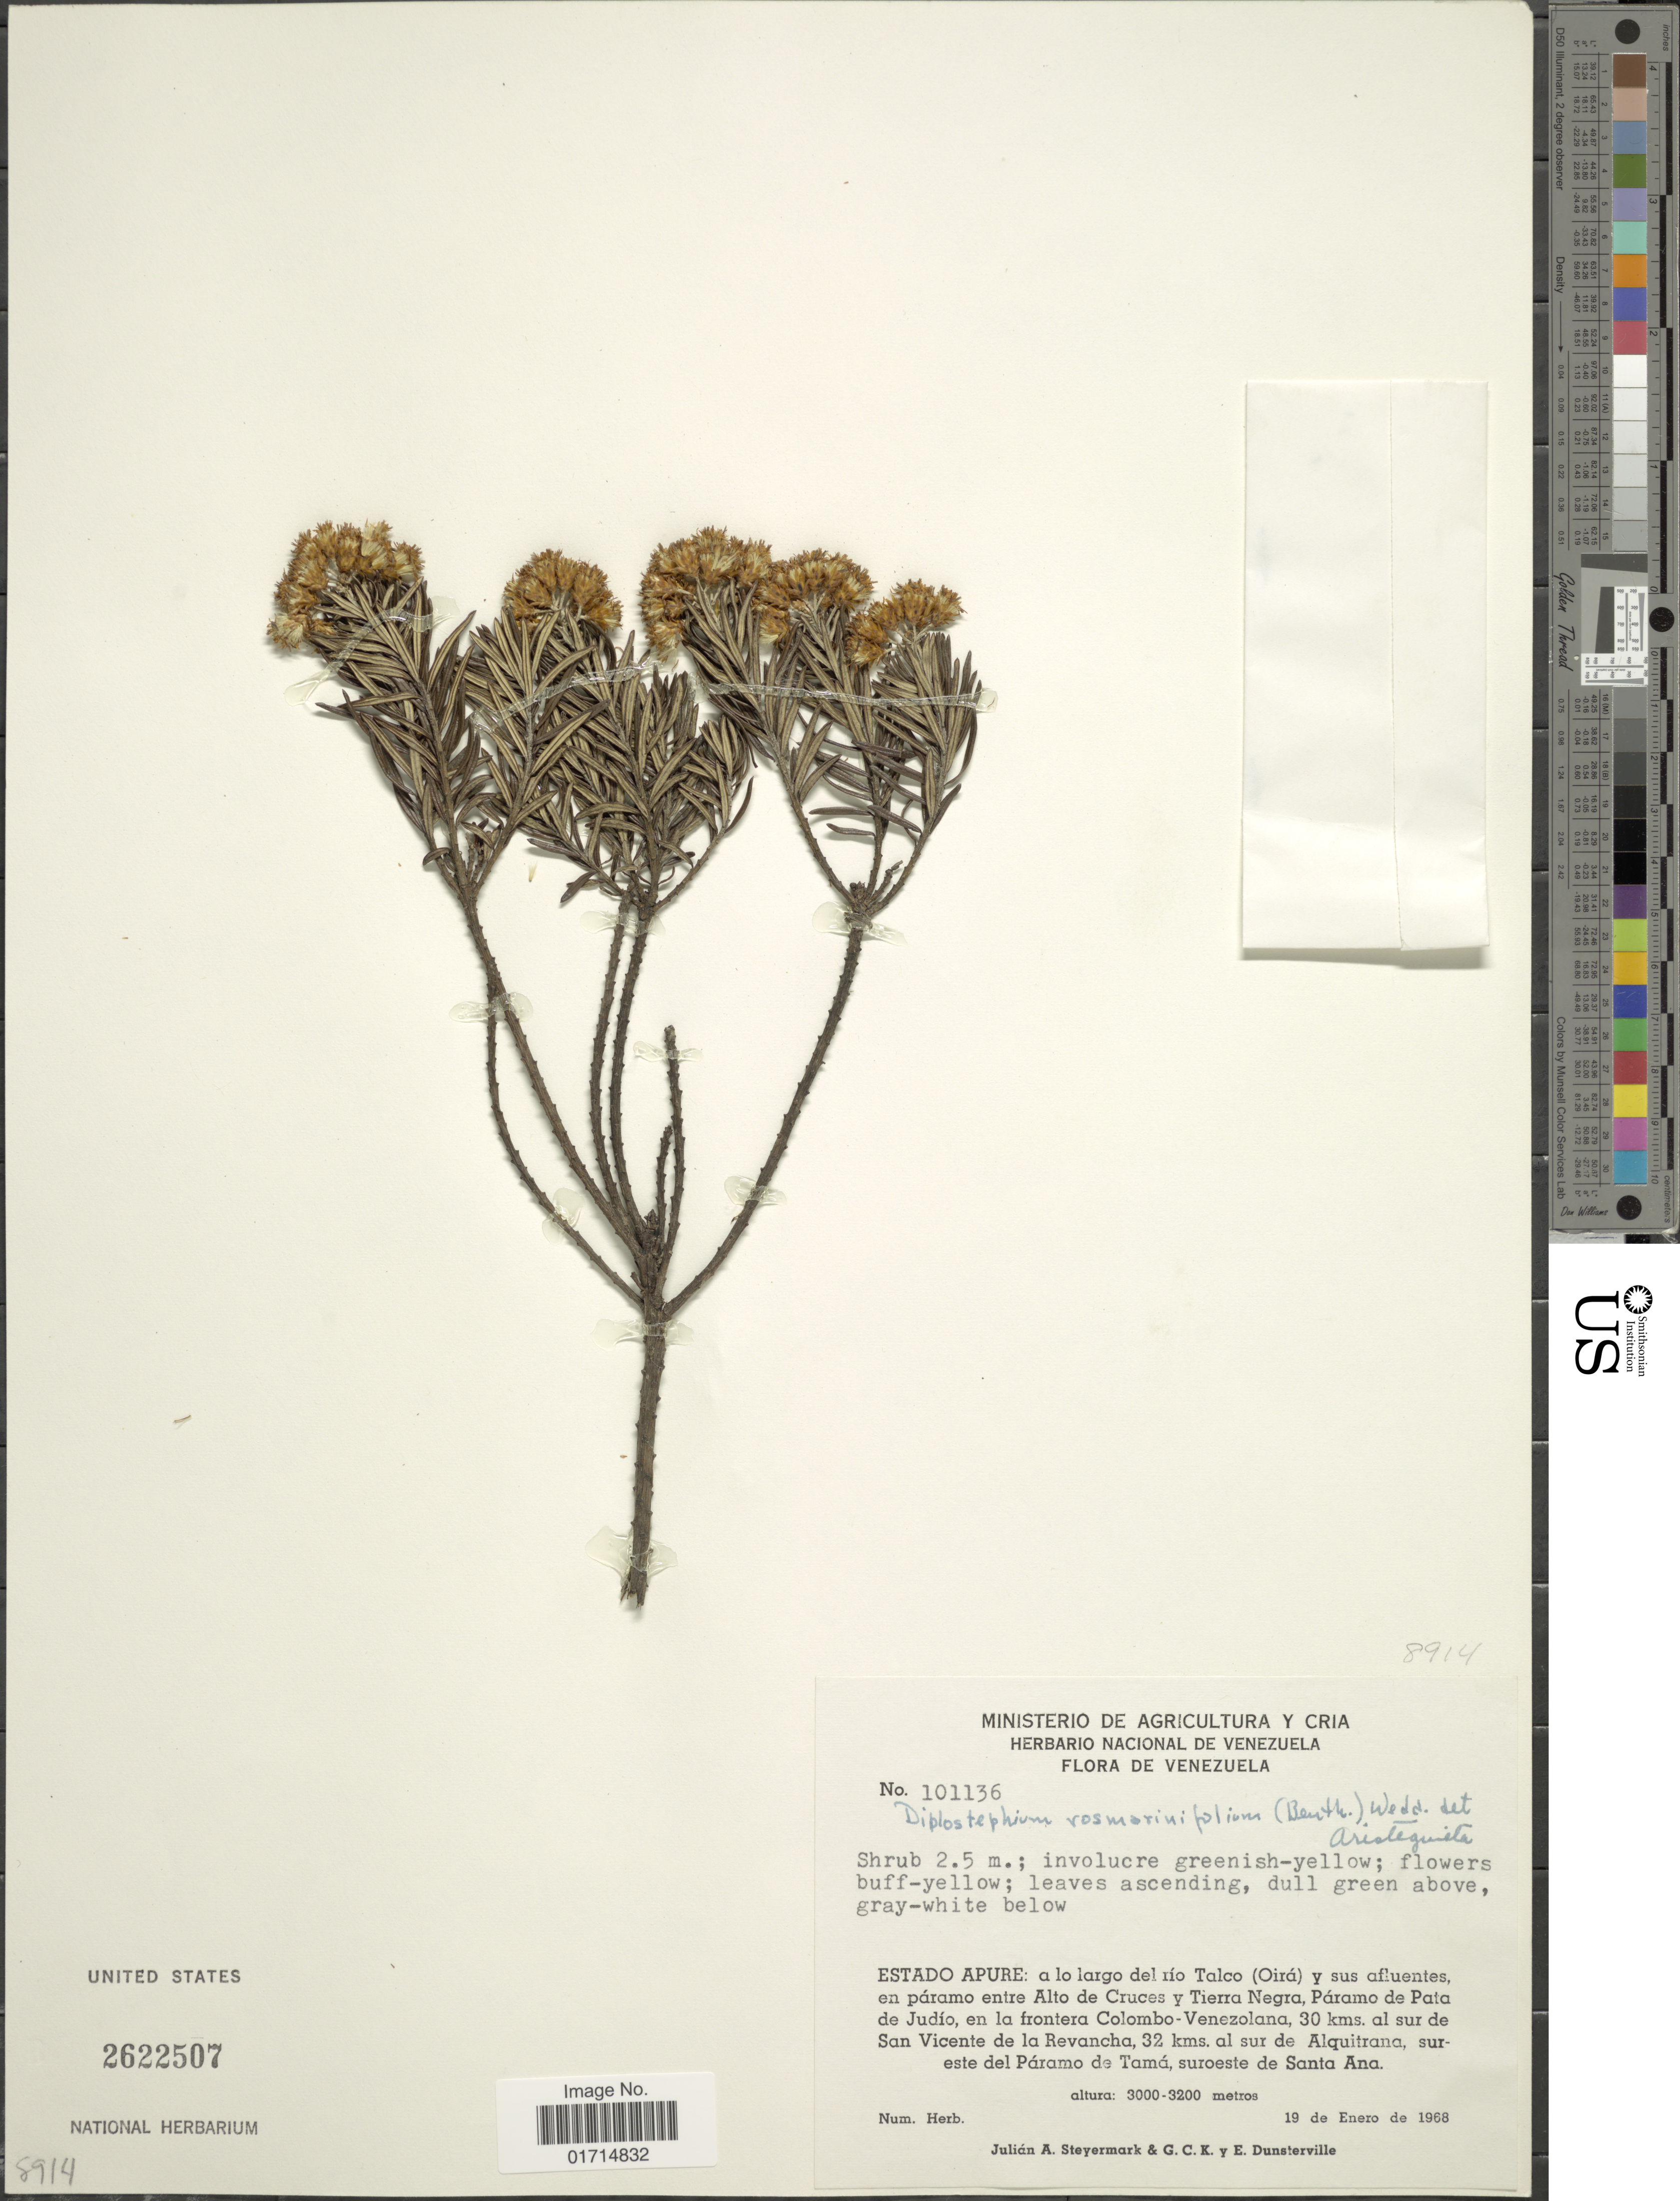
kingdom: Plantae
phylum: Tracheophyta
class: Magnoliopsida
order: Asterales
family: Asteraceae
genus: Diplostephium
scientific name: Diplostephium rosmarinifolium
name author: (Benth.) Wedd.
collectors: J. Steyermark, G. C. K. Dunsterville & E. Dunsterville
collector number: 101136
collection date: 1968-01-19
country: Venezuela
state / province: Apure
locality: Venezuela. Estado Apure: a lo largo del rio Talco (Oira) y sus afluentes, em paramo entre Alto de Cruces y Tierra Negra, paramo de Pata de Judio, en la frontera Colombo-Venezolana, 30 kms. al sur de San Vicente de la Revancha, 32 kms. al sur de Alquitrana, sur-este del Paramo de Tama, suroeste de Santa Ana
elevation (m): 3000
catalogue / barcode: US 2622507